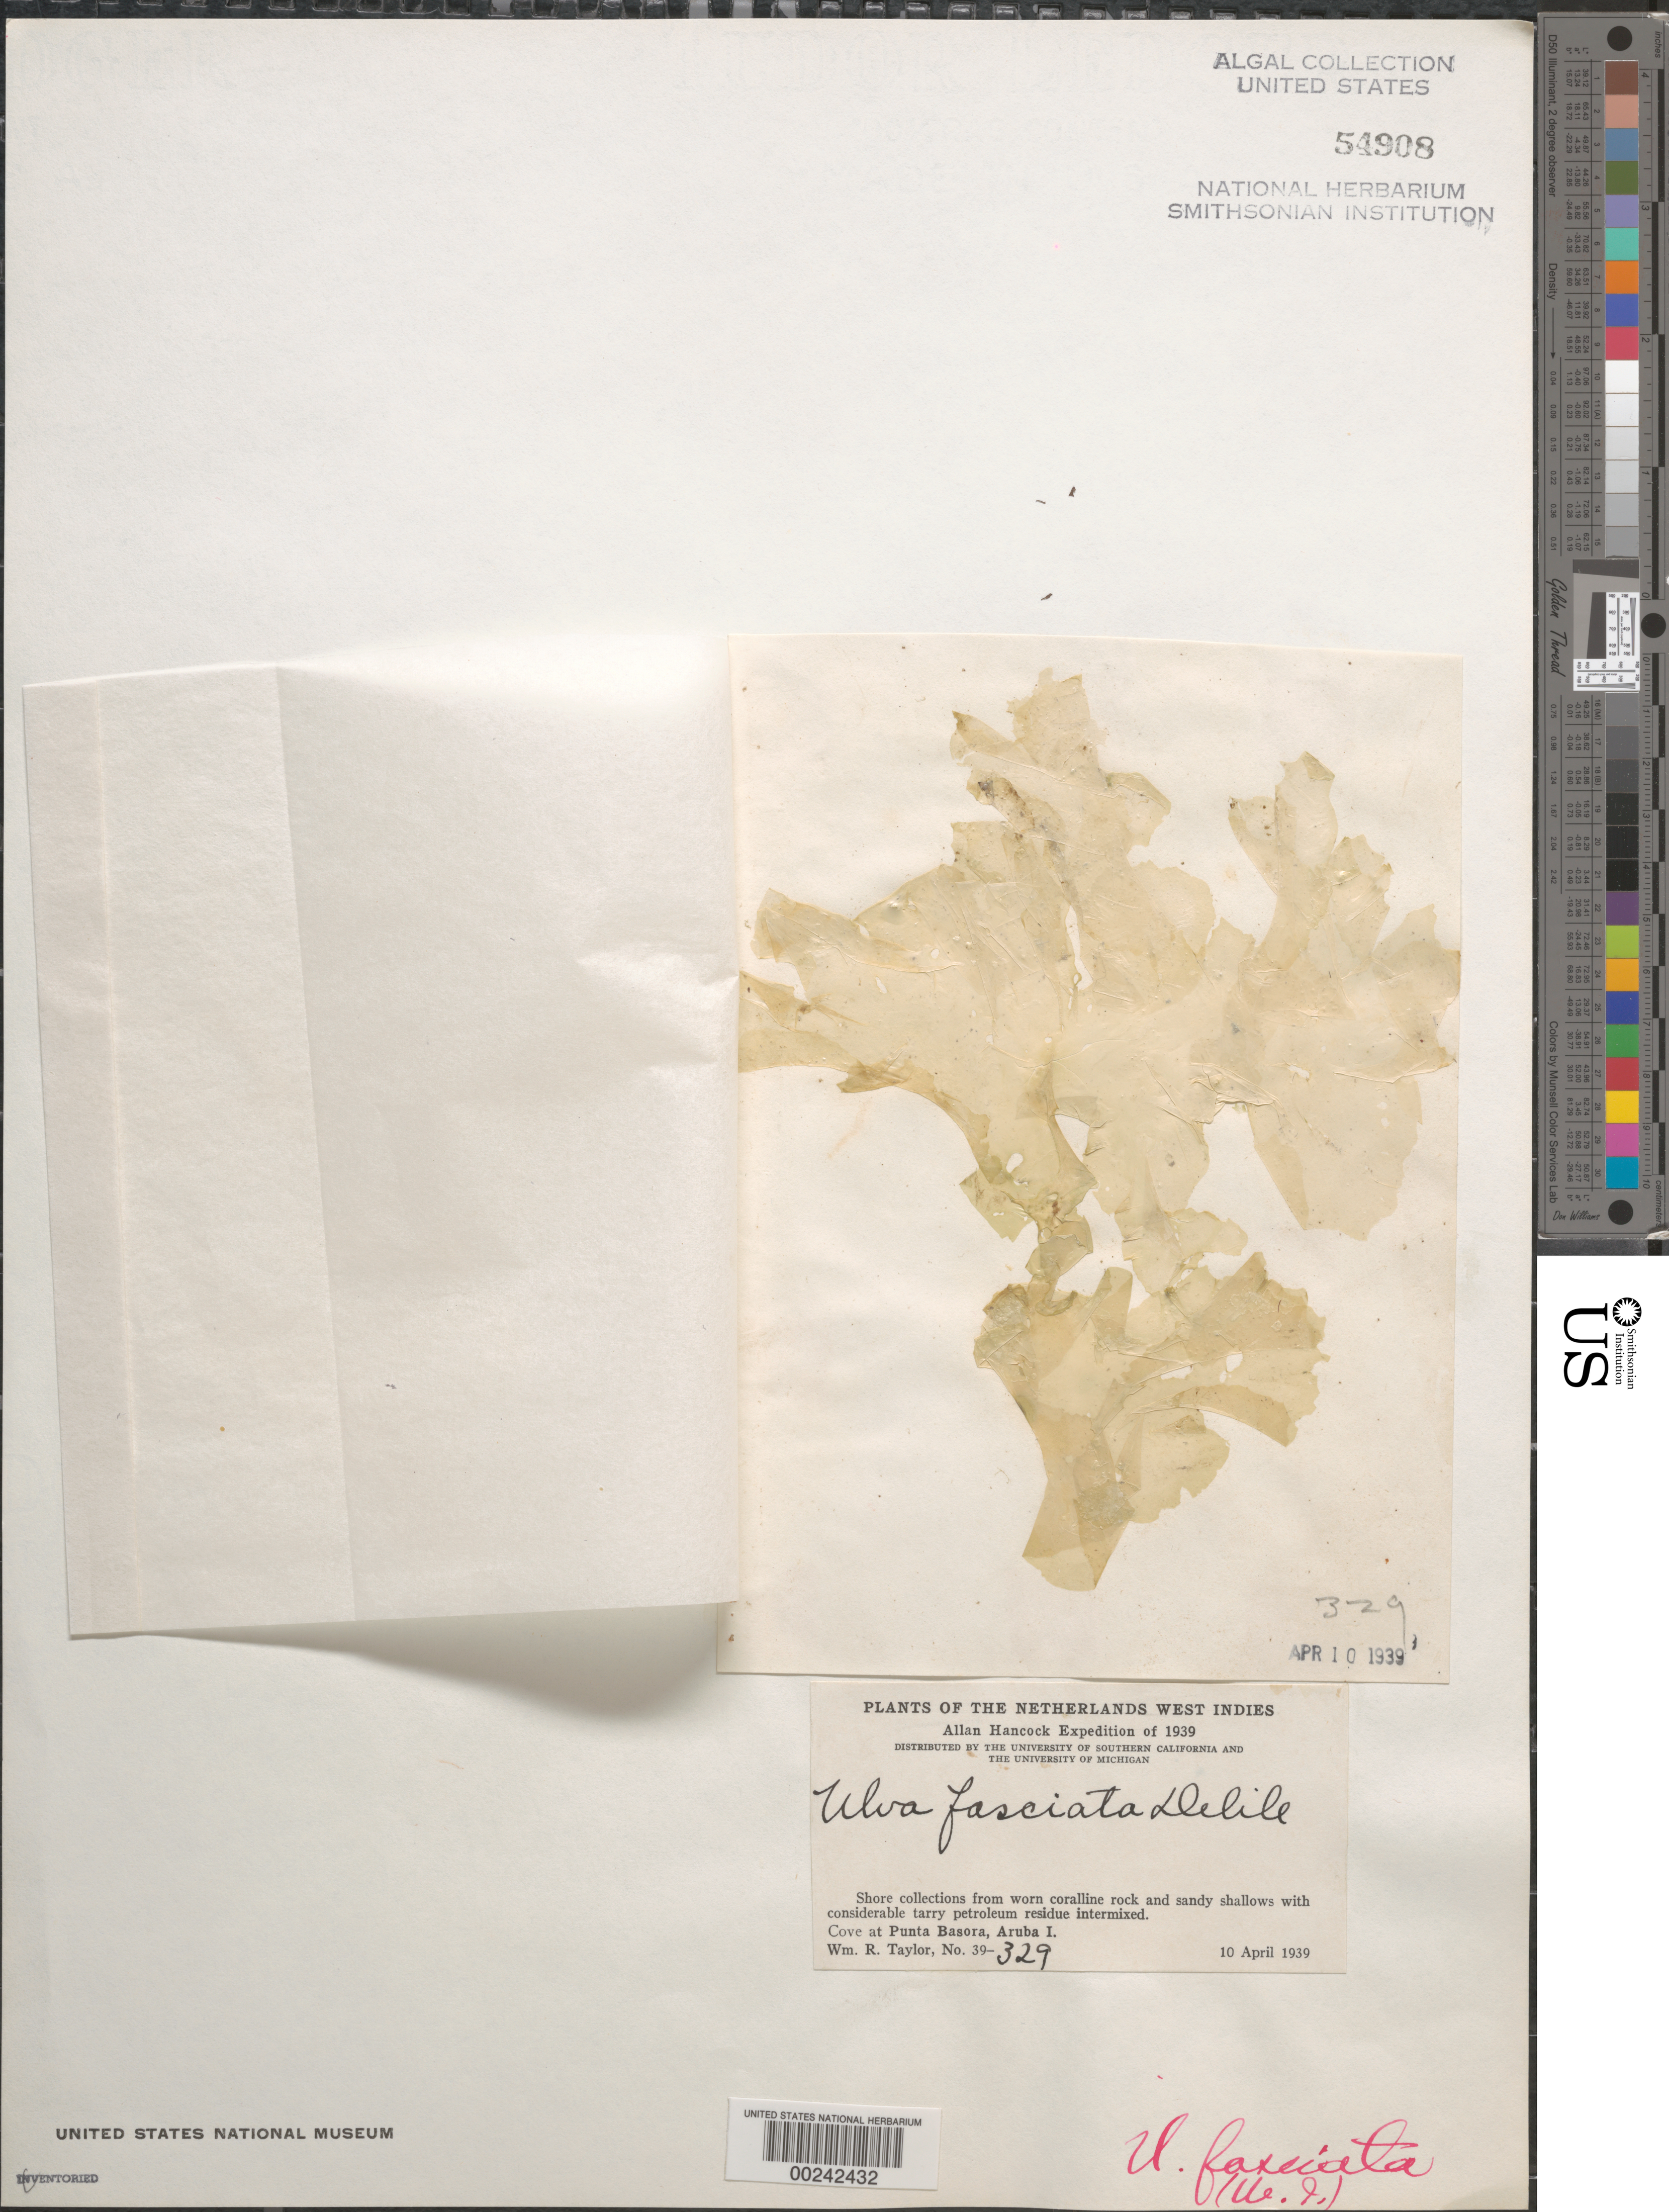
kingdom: Plantae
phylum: Chlorophyta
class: Ulvophyceae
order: Ulvales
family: Ulvaceae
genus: Ulva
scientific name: Ulva lactuca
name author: L.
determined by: Algae name updating Project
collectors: W. R. Taylor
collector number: WRT 39-329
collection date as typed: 10 Apr 1939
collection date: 1939-04-10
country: Aruba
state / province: ABC Islands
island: Aruba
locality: Punta Basora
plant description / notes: Allan Hancock Expedition of 1939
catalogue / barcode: US 54908